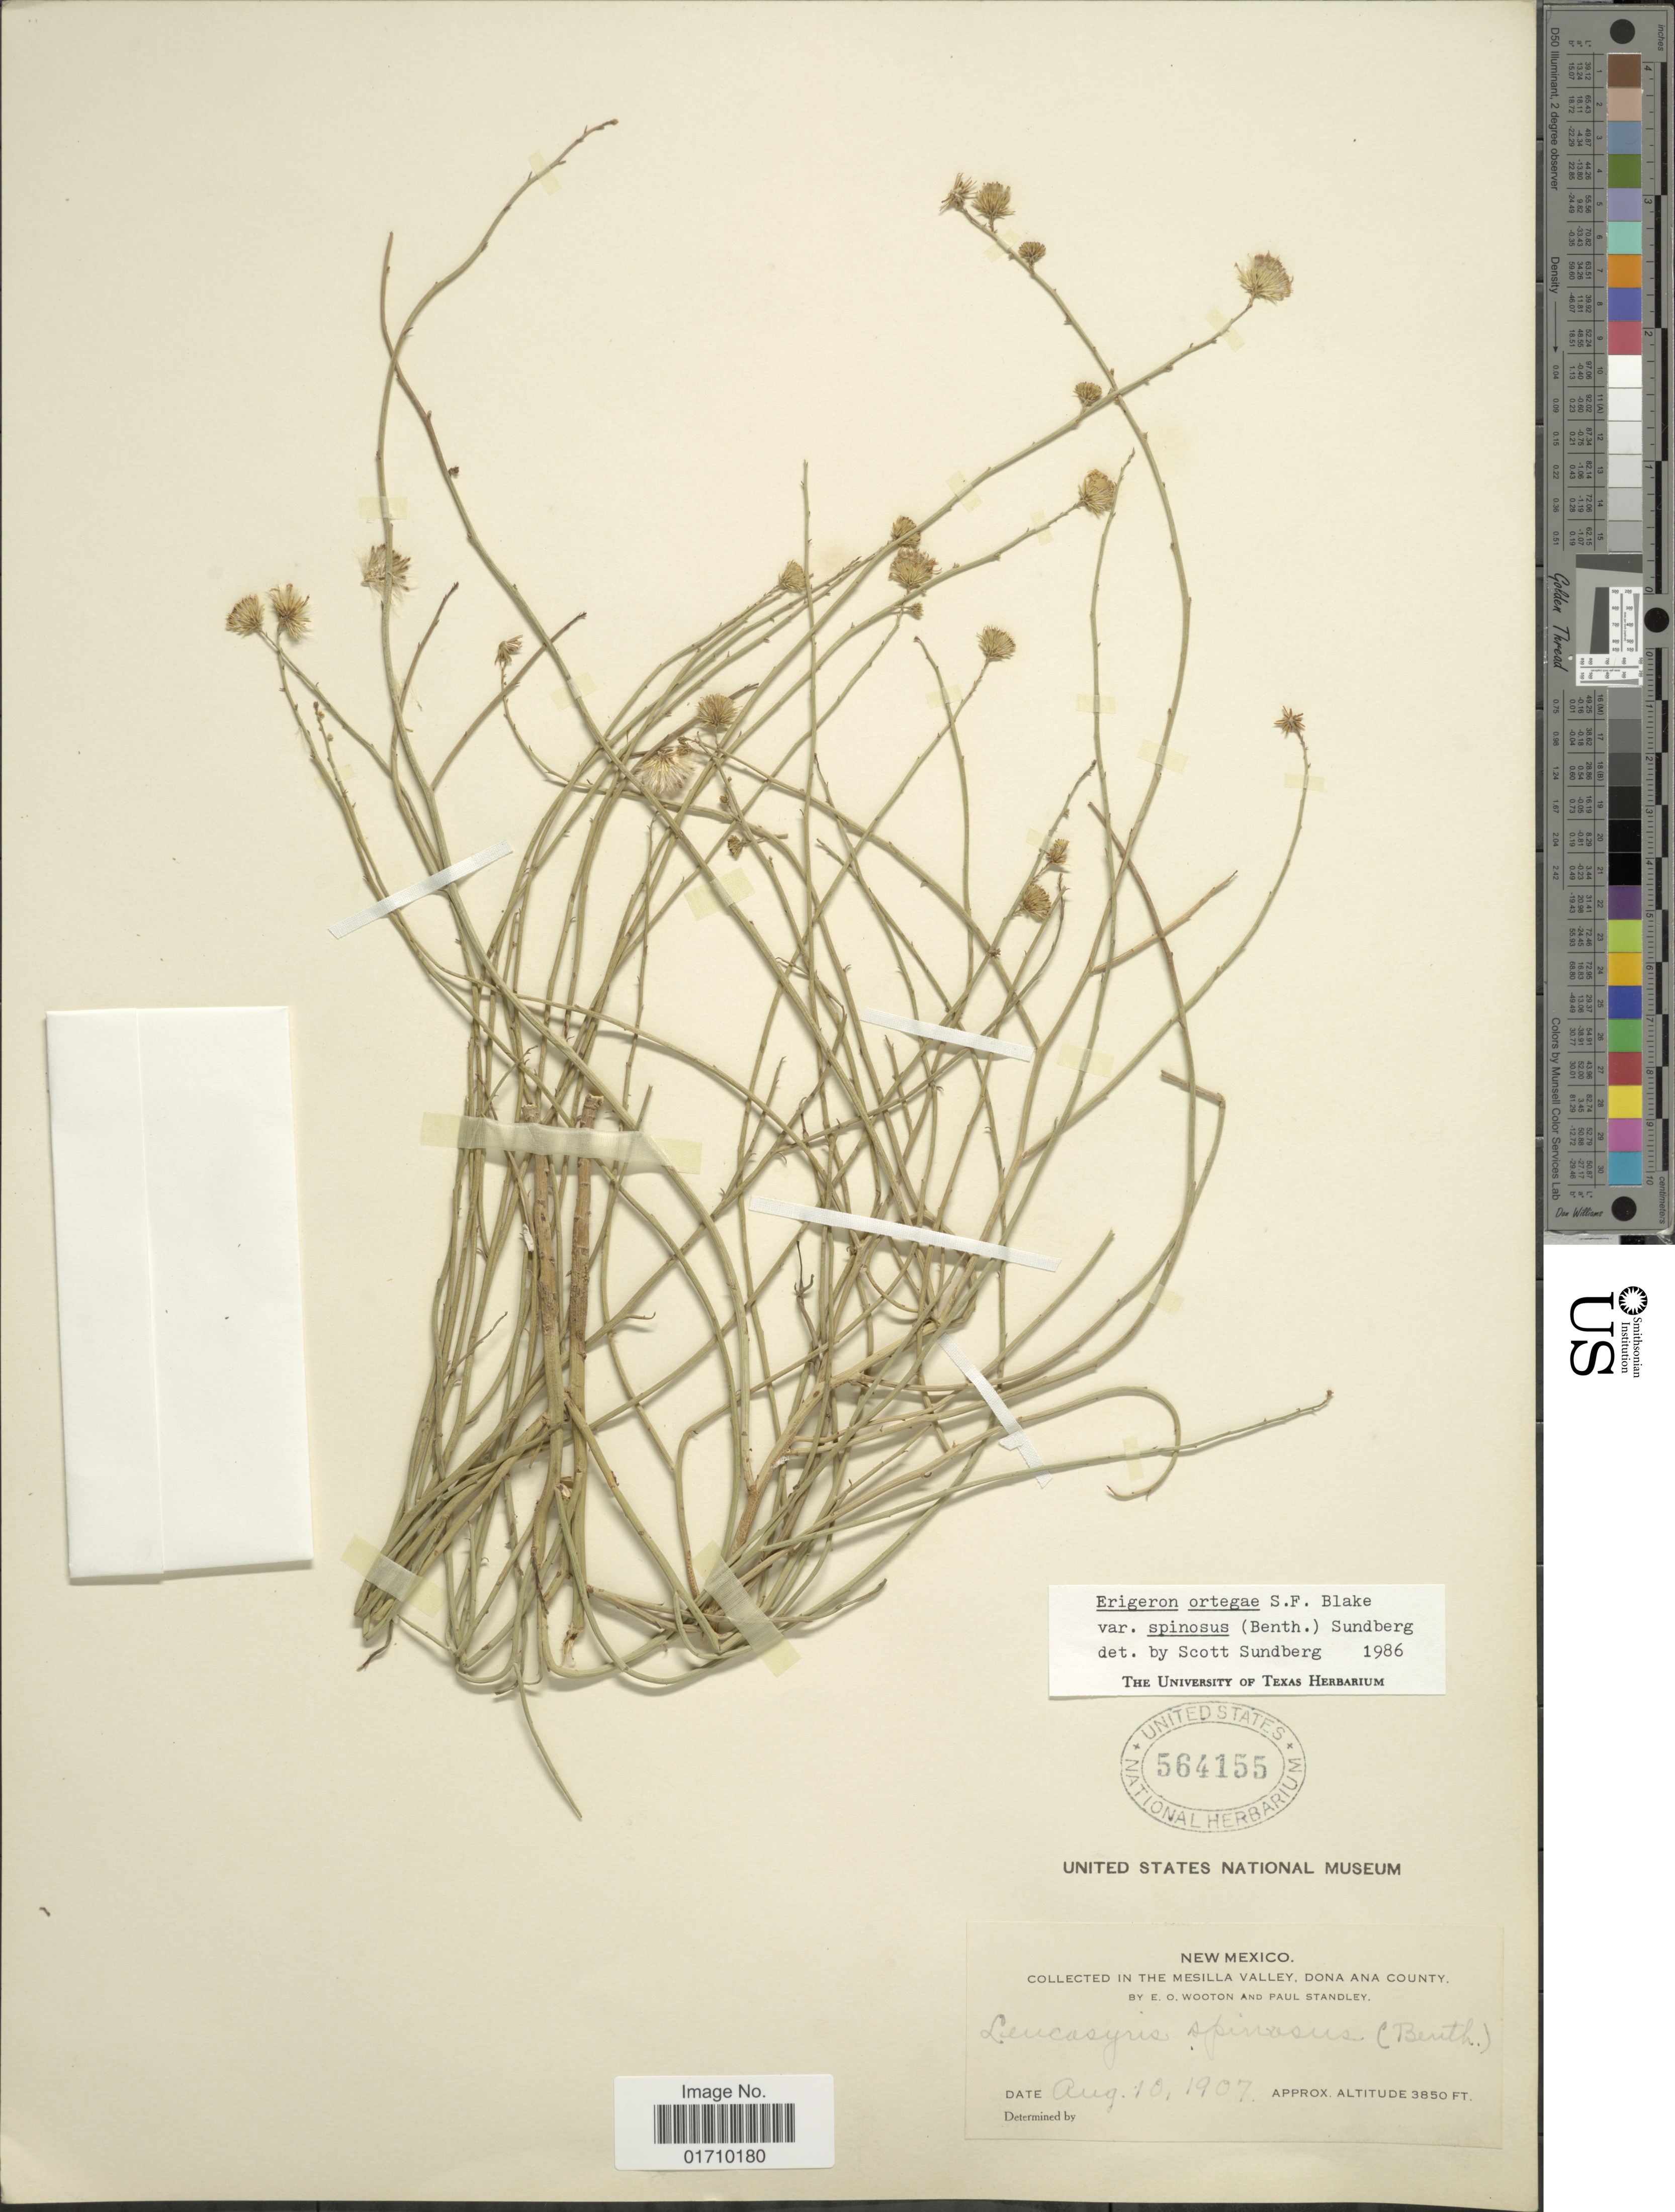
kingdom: Plantae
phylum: Tracheophyta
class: Magnoliopsida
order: Asterales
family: Asteraceae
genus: Chloracantha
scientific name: Chloracantha spinosa var. spinosa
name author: (Benth.) G.L. Nesom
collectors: E. O. Wooton & P. C. Standley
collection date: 1907-08-10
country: United States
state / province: New Mexico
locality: In the Mesilla Valley, Dona Ana County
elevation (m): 1173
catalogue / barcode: US 564155